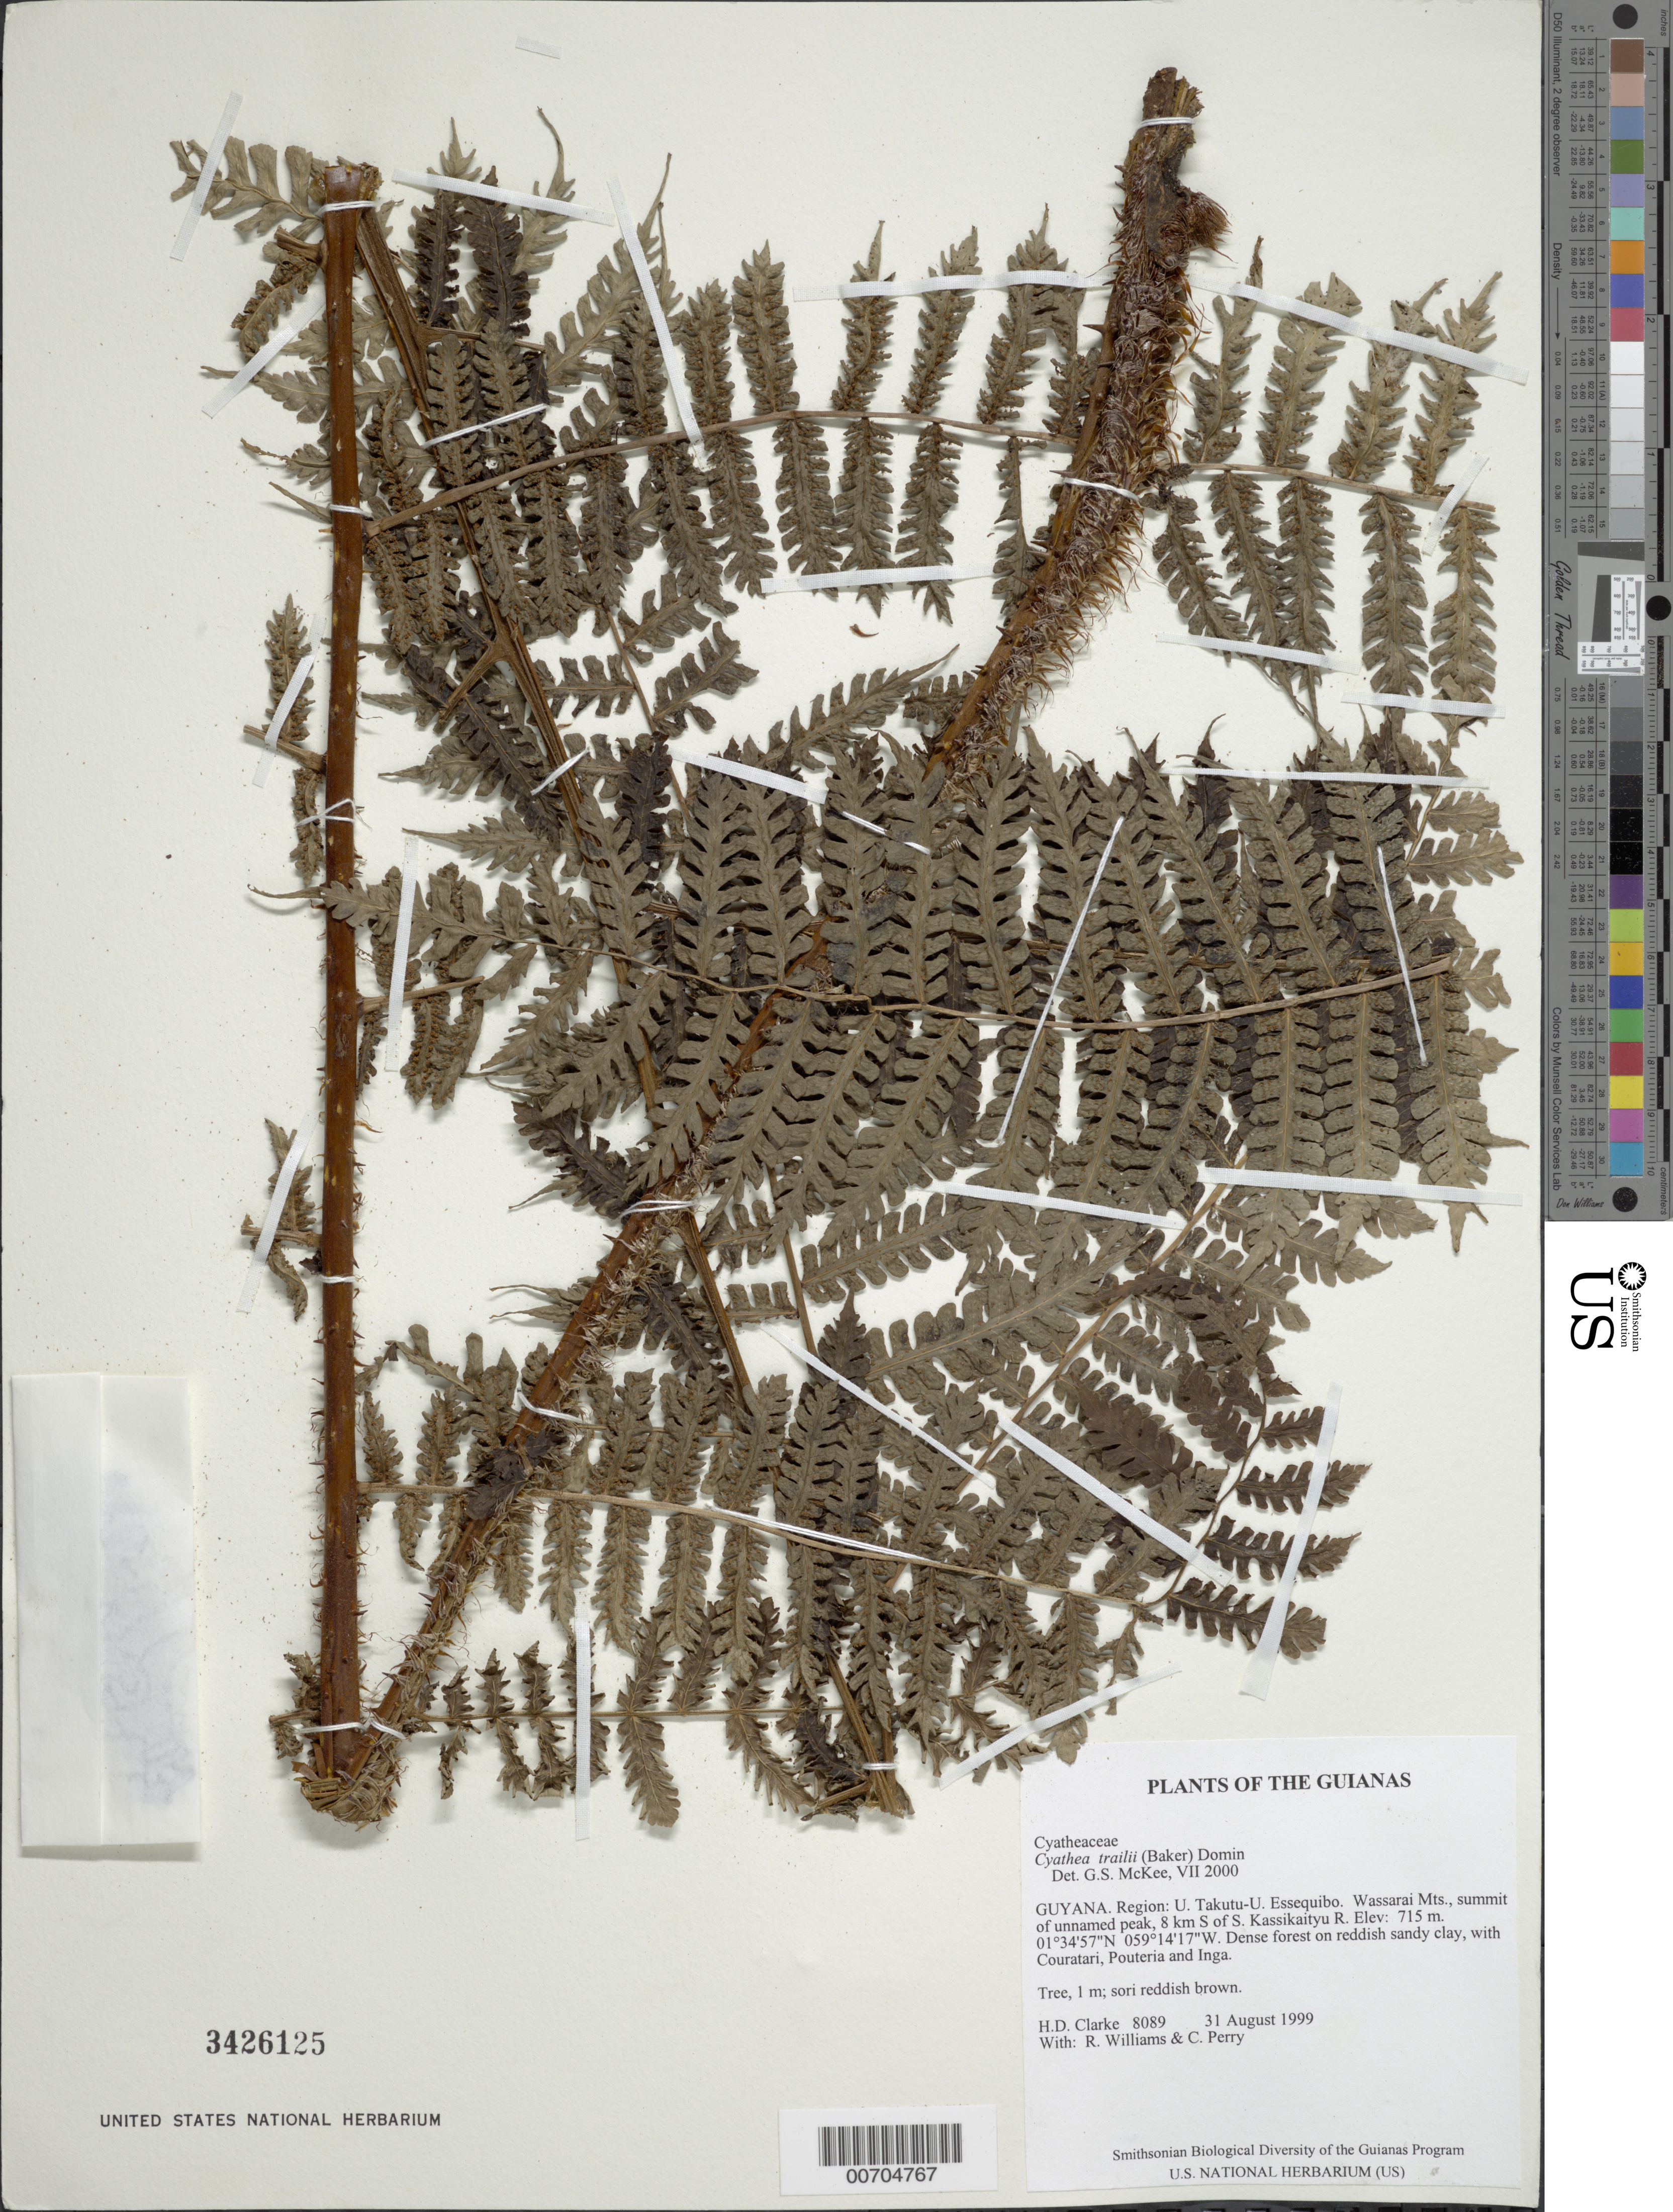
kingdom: Plantae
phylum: Tracheophyta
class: Polypodiopsida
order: Cyatheales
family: Cyatheaceae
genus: Cyathea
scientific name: Cyathea traillii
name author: (Baker) Domin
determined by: McKee, G. S., (US), NMNH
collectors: H. D. Clarke, R. Williams & C. Perry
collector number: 8089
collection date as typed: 31 August 1999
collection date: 1999-08-31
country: Guyana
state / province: U. Takutu-U. Essequibo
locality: Wassarai Mts., summit of unnamed peak, 8 km S of S. Kassikaityu R.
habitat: Dense forest on reddish sandy clay, with Couratari, Pouteria and Inga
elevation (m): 715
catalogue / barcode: US 3426125